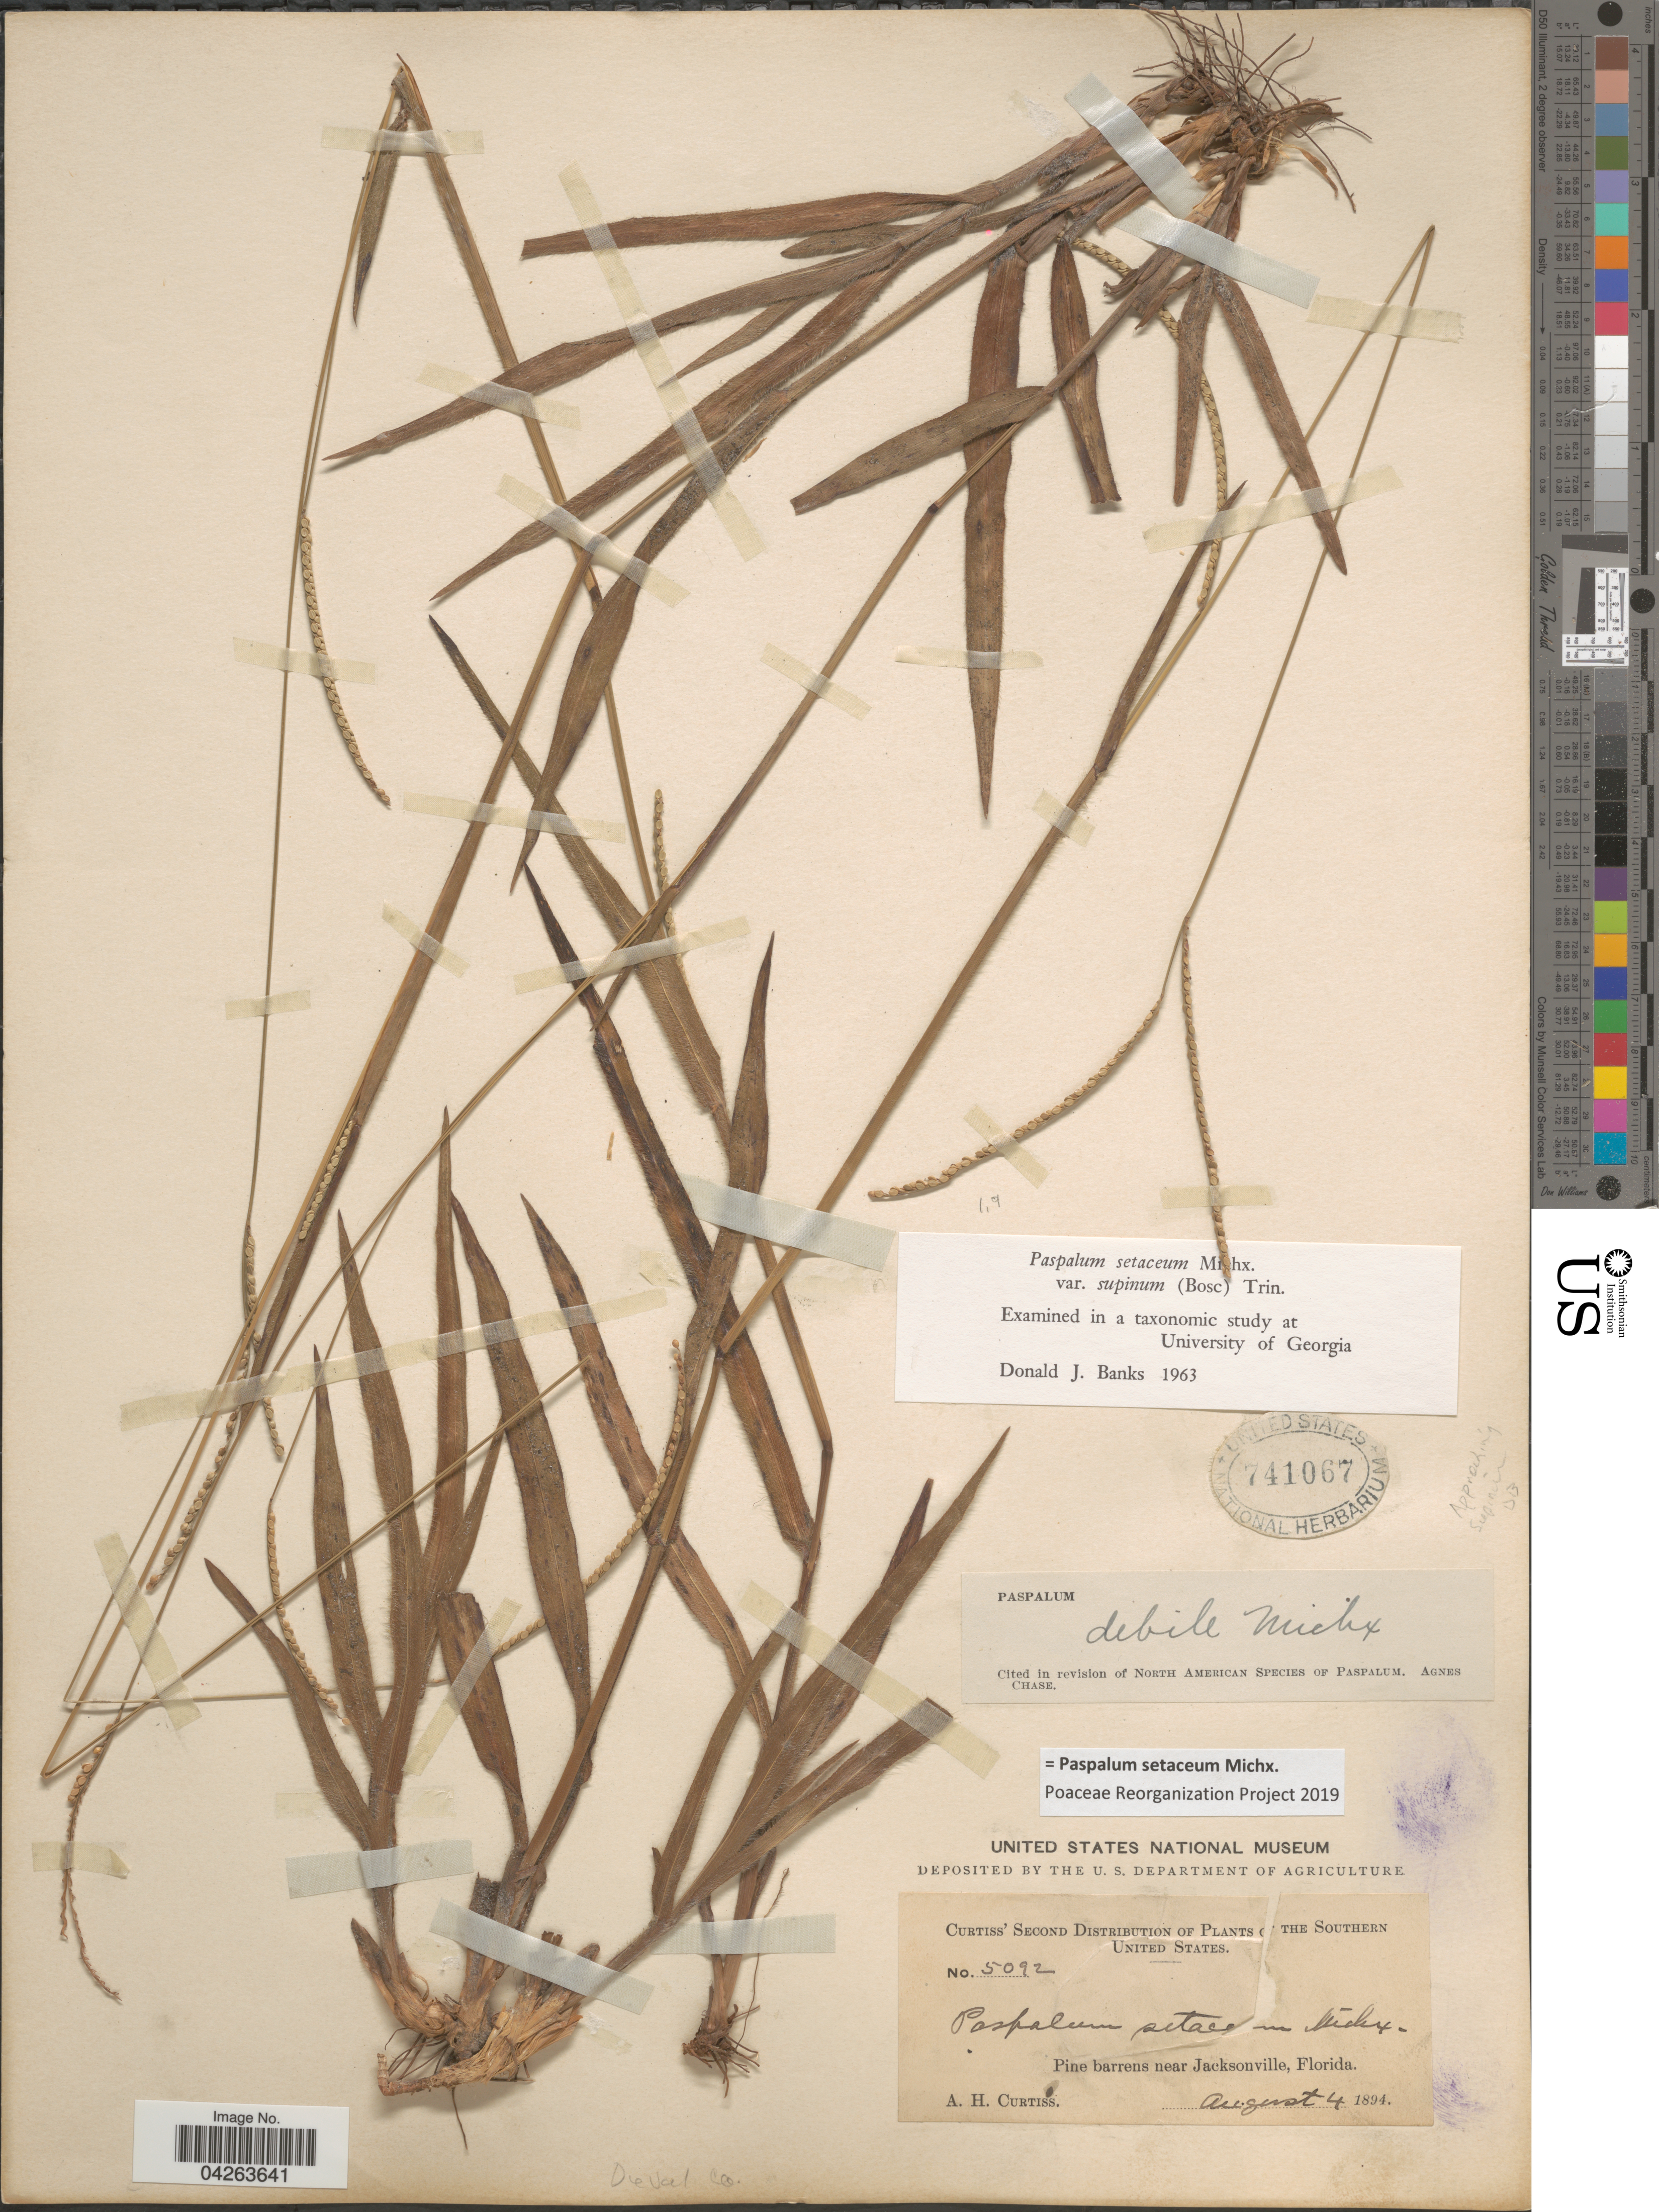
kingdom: Plantae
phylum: Tracheophyta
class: Liliopsida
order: Poales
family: Poaceae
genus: Paspalum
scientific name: Paspalum setaceum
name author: Michx.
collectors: A. H. Curtiss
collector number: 5092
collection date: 1894-08-04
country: United States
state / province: Florida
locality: The Southern United States. Pine barrens near Jacksonville. Duval Co.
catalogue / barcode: US 741067